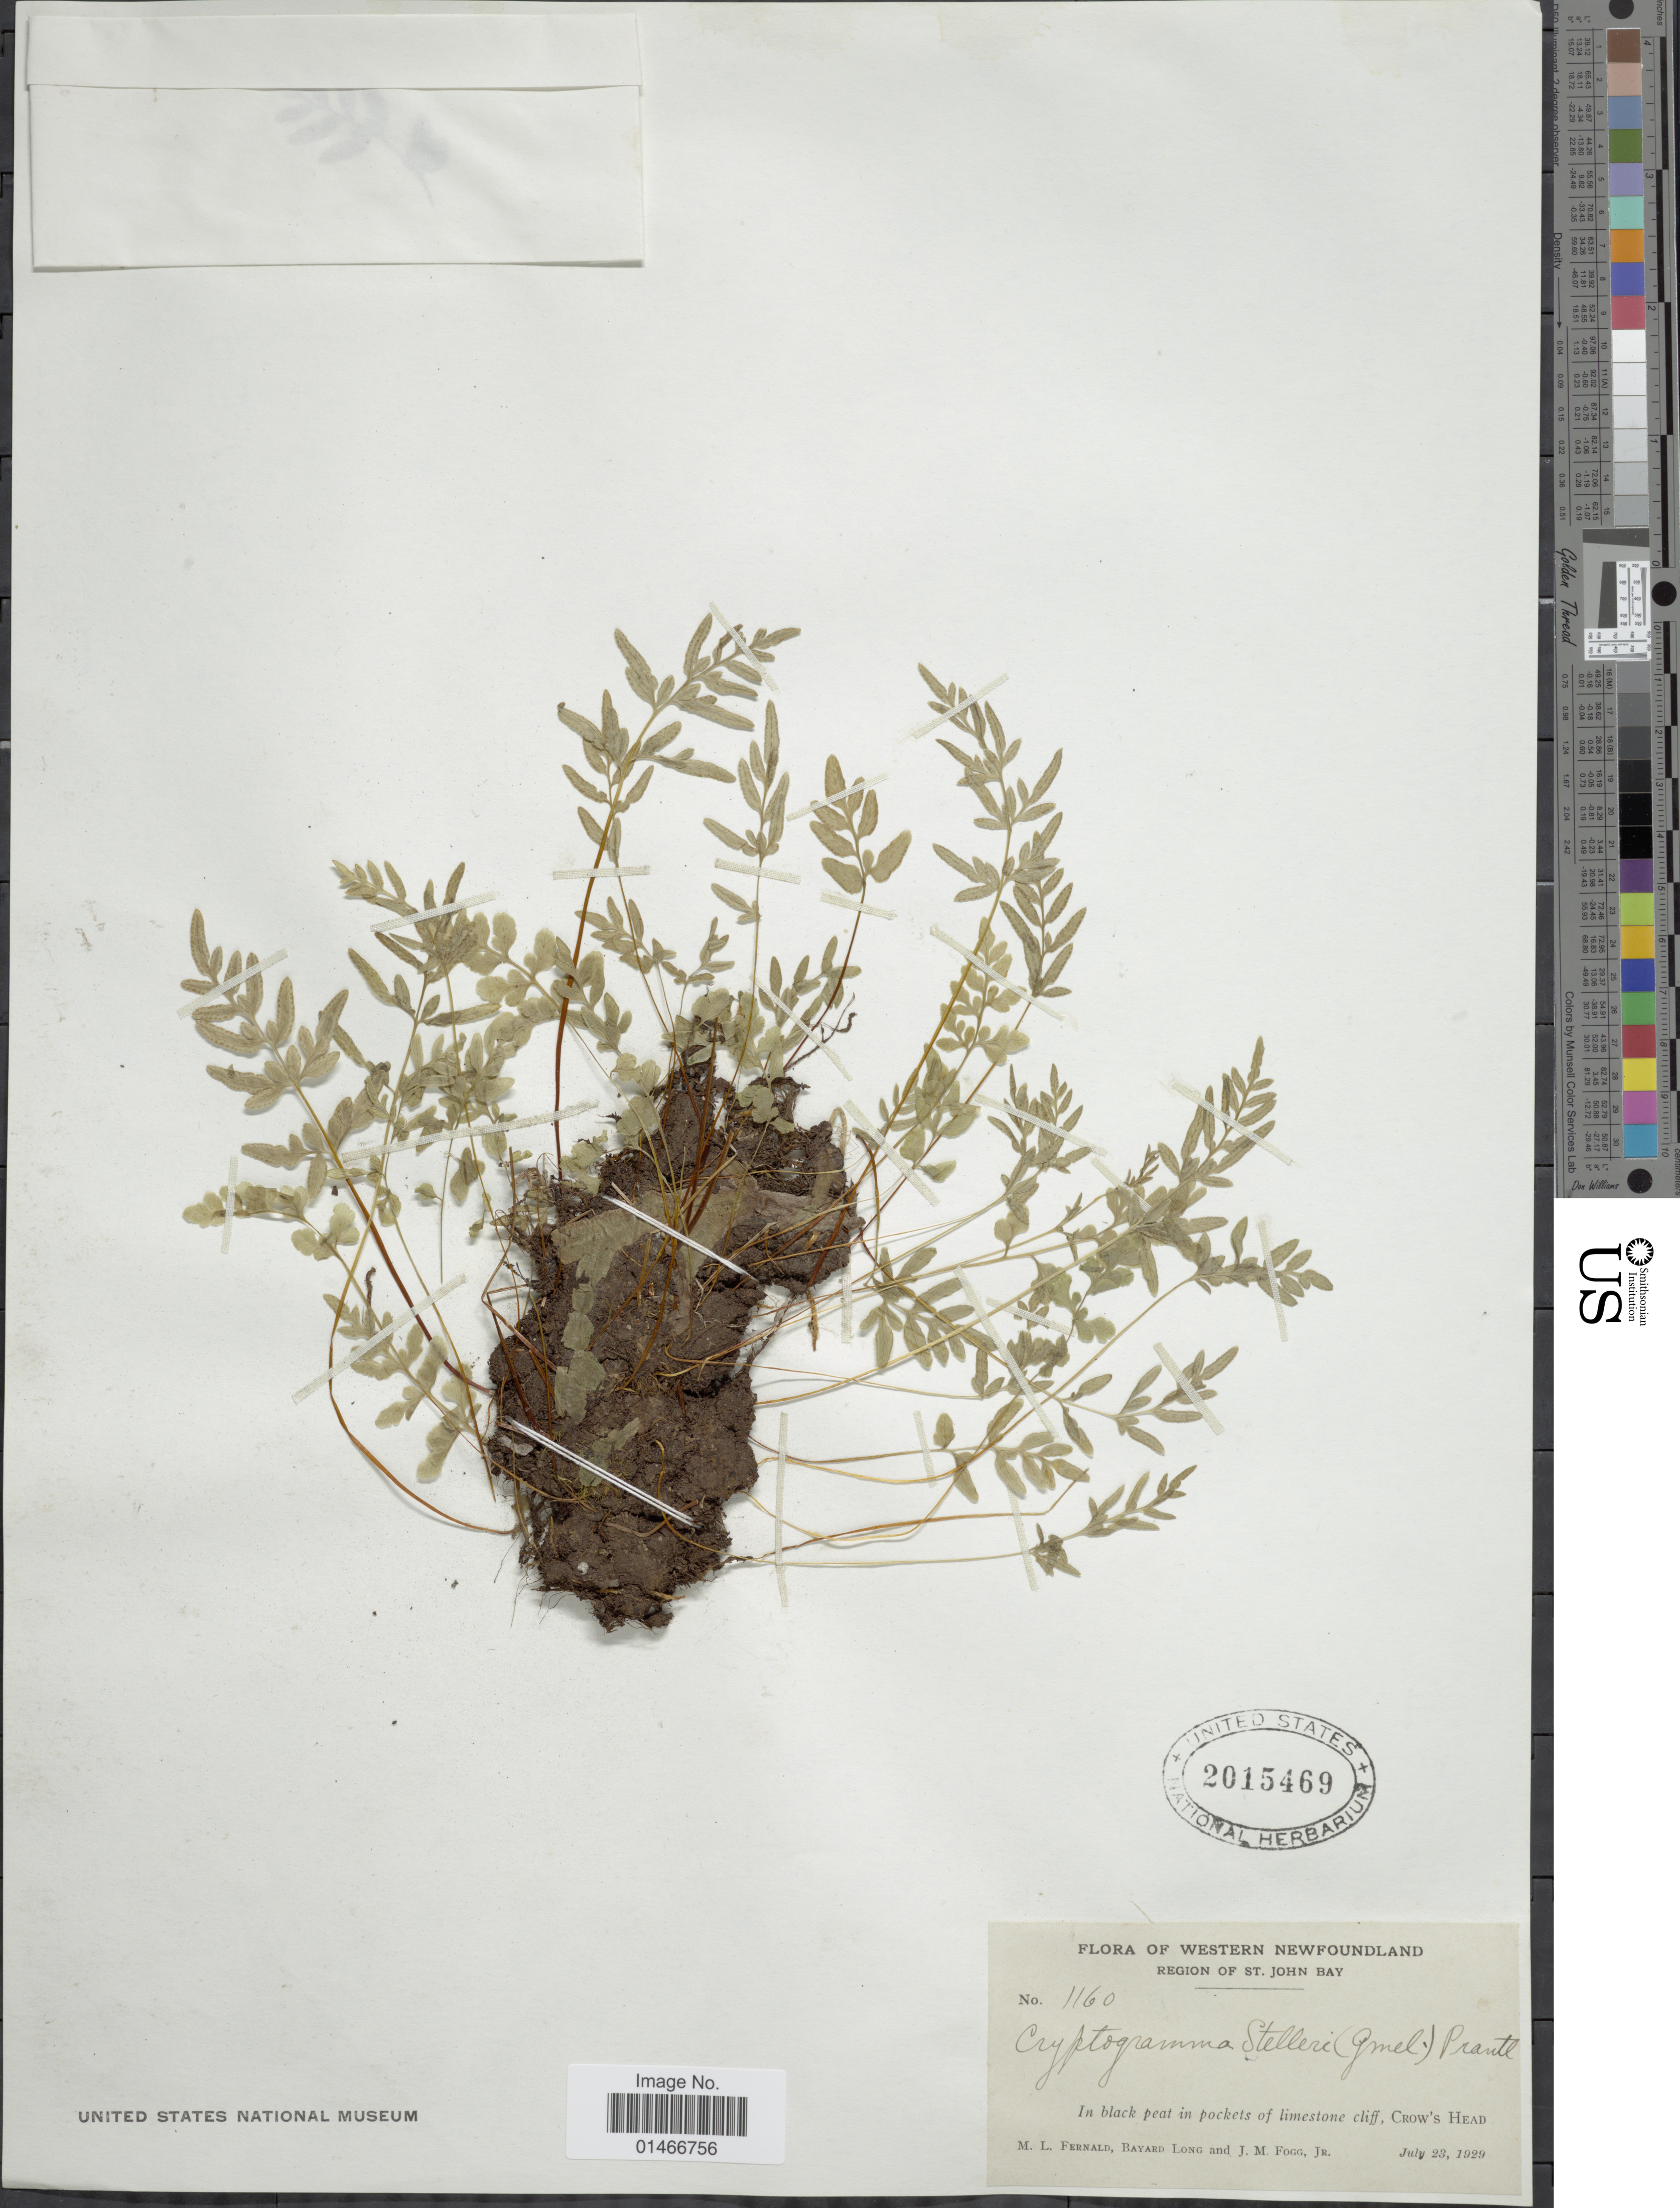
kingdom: Plantae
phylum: Tracheophyta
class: Polypodiopsida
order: Polypodiales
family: Pteridaceae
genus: Cryptogramma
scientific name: Cryptogramma stelleri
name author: (S.G. Gmel.) Prantl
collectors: M. L. Fernald, B. H. Long & J. Fogg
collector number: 1160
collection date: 1929-07-23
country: Canada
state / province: Newfoundland and Labrador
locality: Western Newfoundland. In black peat in pockets of limestone cliff, Crow's Head. Region of St. John Bay.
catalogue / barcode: US 2015469